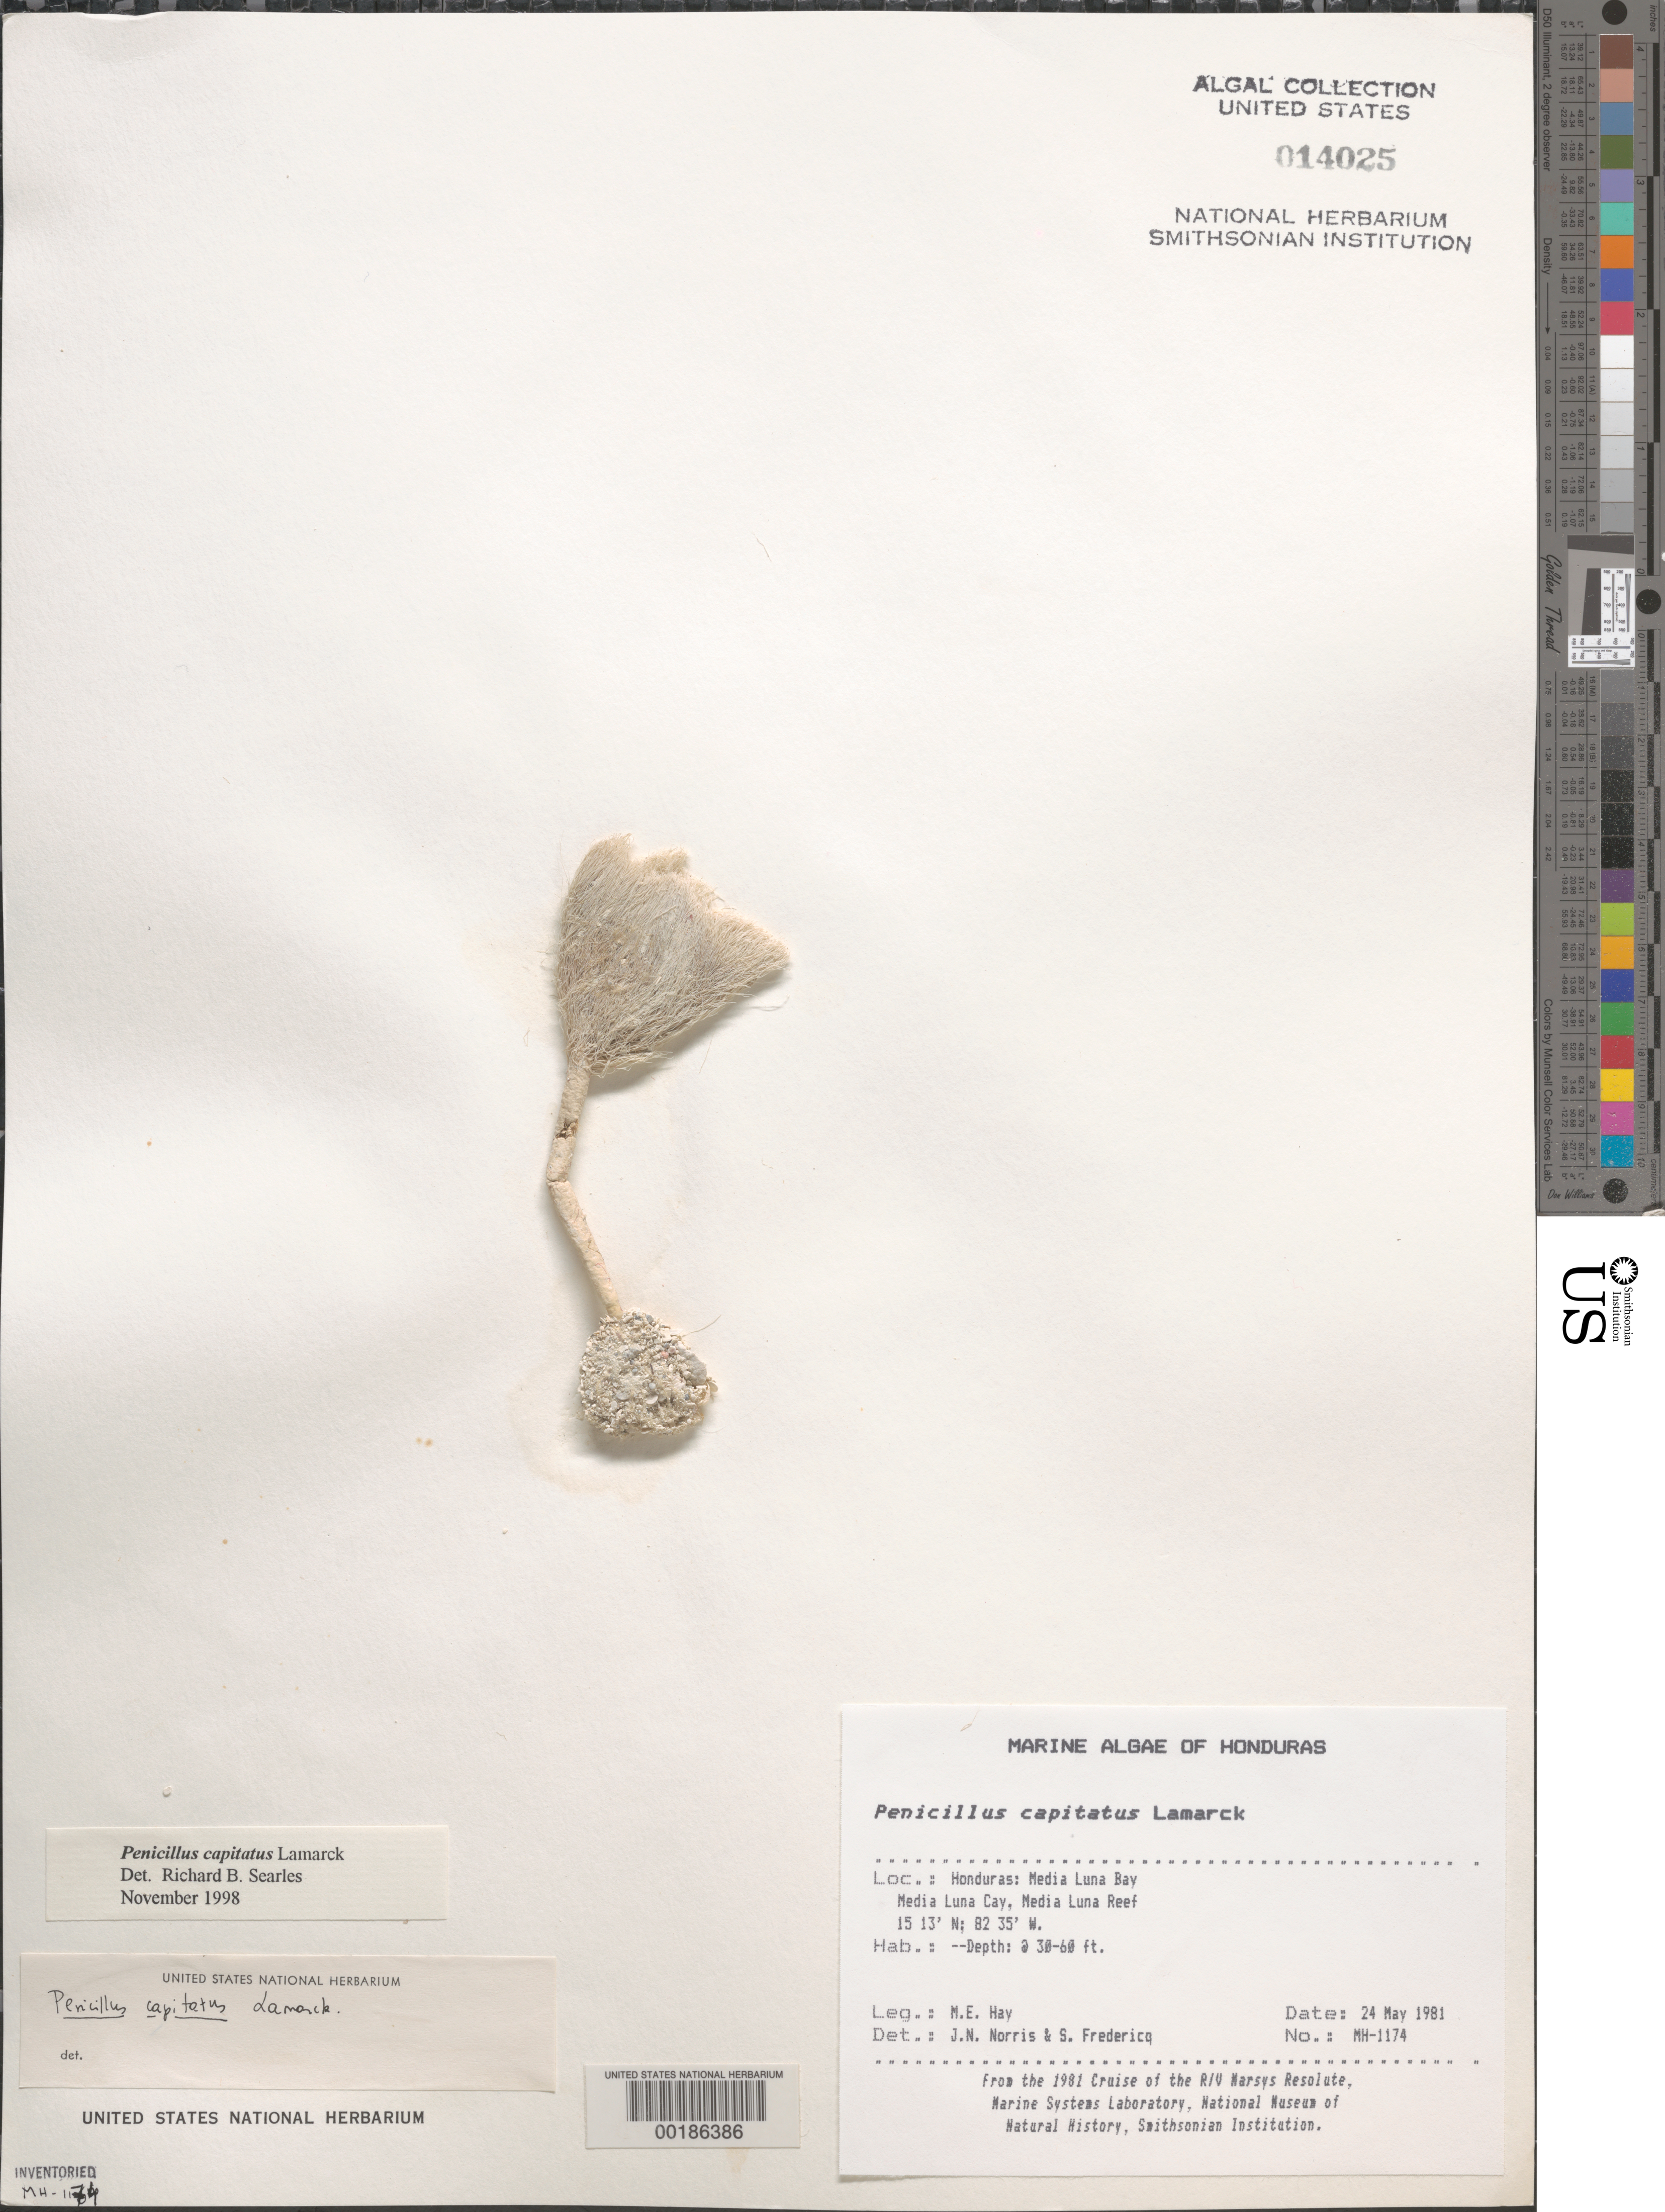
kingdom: Plantae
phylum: Chlorophyta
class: Ulvophyceae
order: Bryopsidales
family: Udoteaceae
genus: Penicillus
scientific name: Penicillus capitatus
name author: Lam.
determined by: Norris, J. N.; Fredericq, S.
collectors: M. E. Hay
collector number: MEH-1174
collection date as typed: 24 May 1981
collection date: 1981-05-24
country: Honduras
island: Media Luna Cay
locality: Media Luna Reef, Media Luna Bay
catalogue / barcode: US 14025